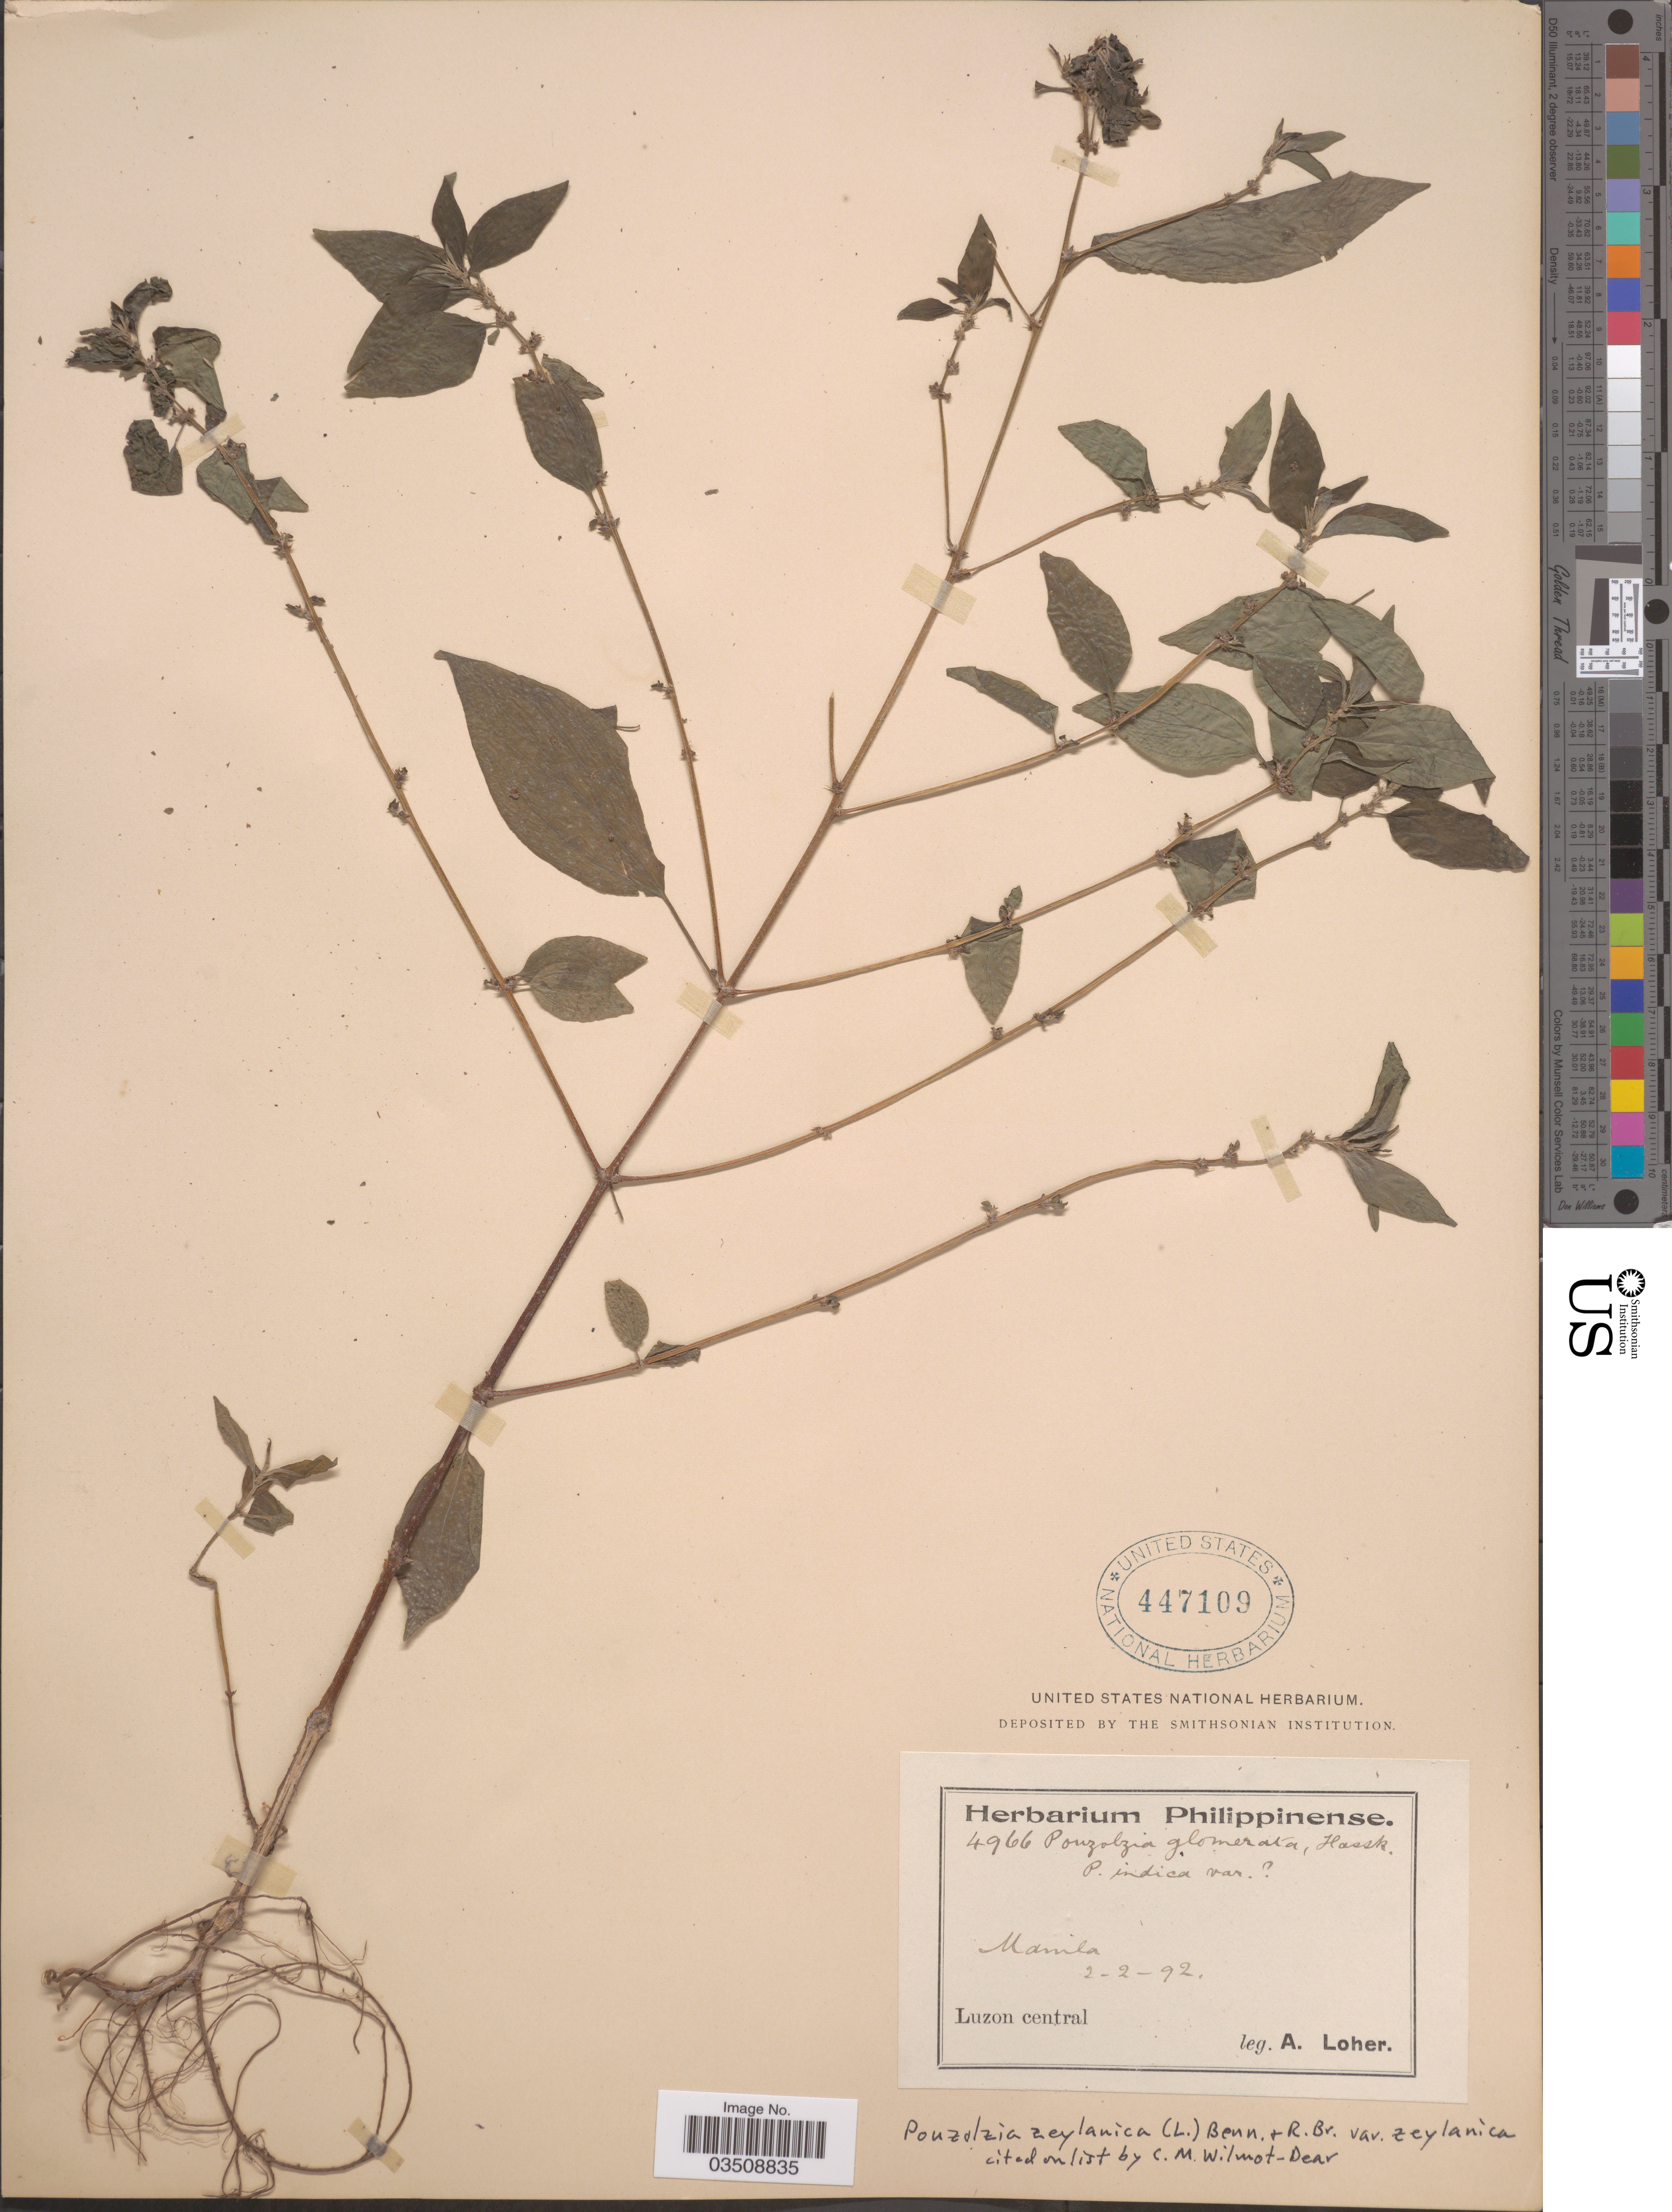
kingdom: Plantae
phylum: Tracheophyta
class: Magnoliopsida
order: Rosales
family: Urticaceae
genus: Pouzolzia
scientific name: Pouzolzia zeylanica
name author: (L.) Benn.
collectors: A. Loher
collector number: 4966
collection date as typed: Transcribed d/m/y: 2/2/92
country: Philippines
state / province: Central Luzon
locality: Manila. Luzon central.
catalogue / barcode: US 447109